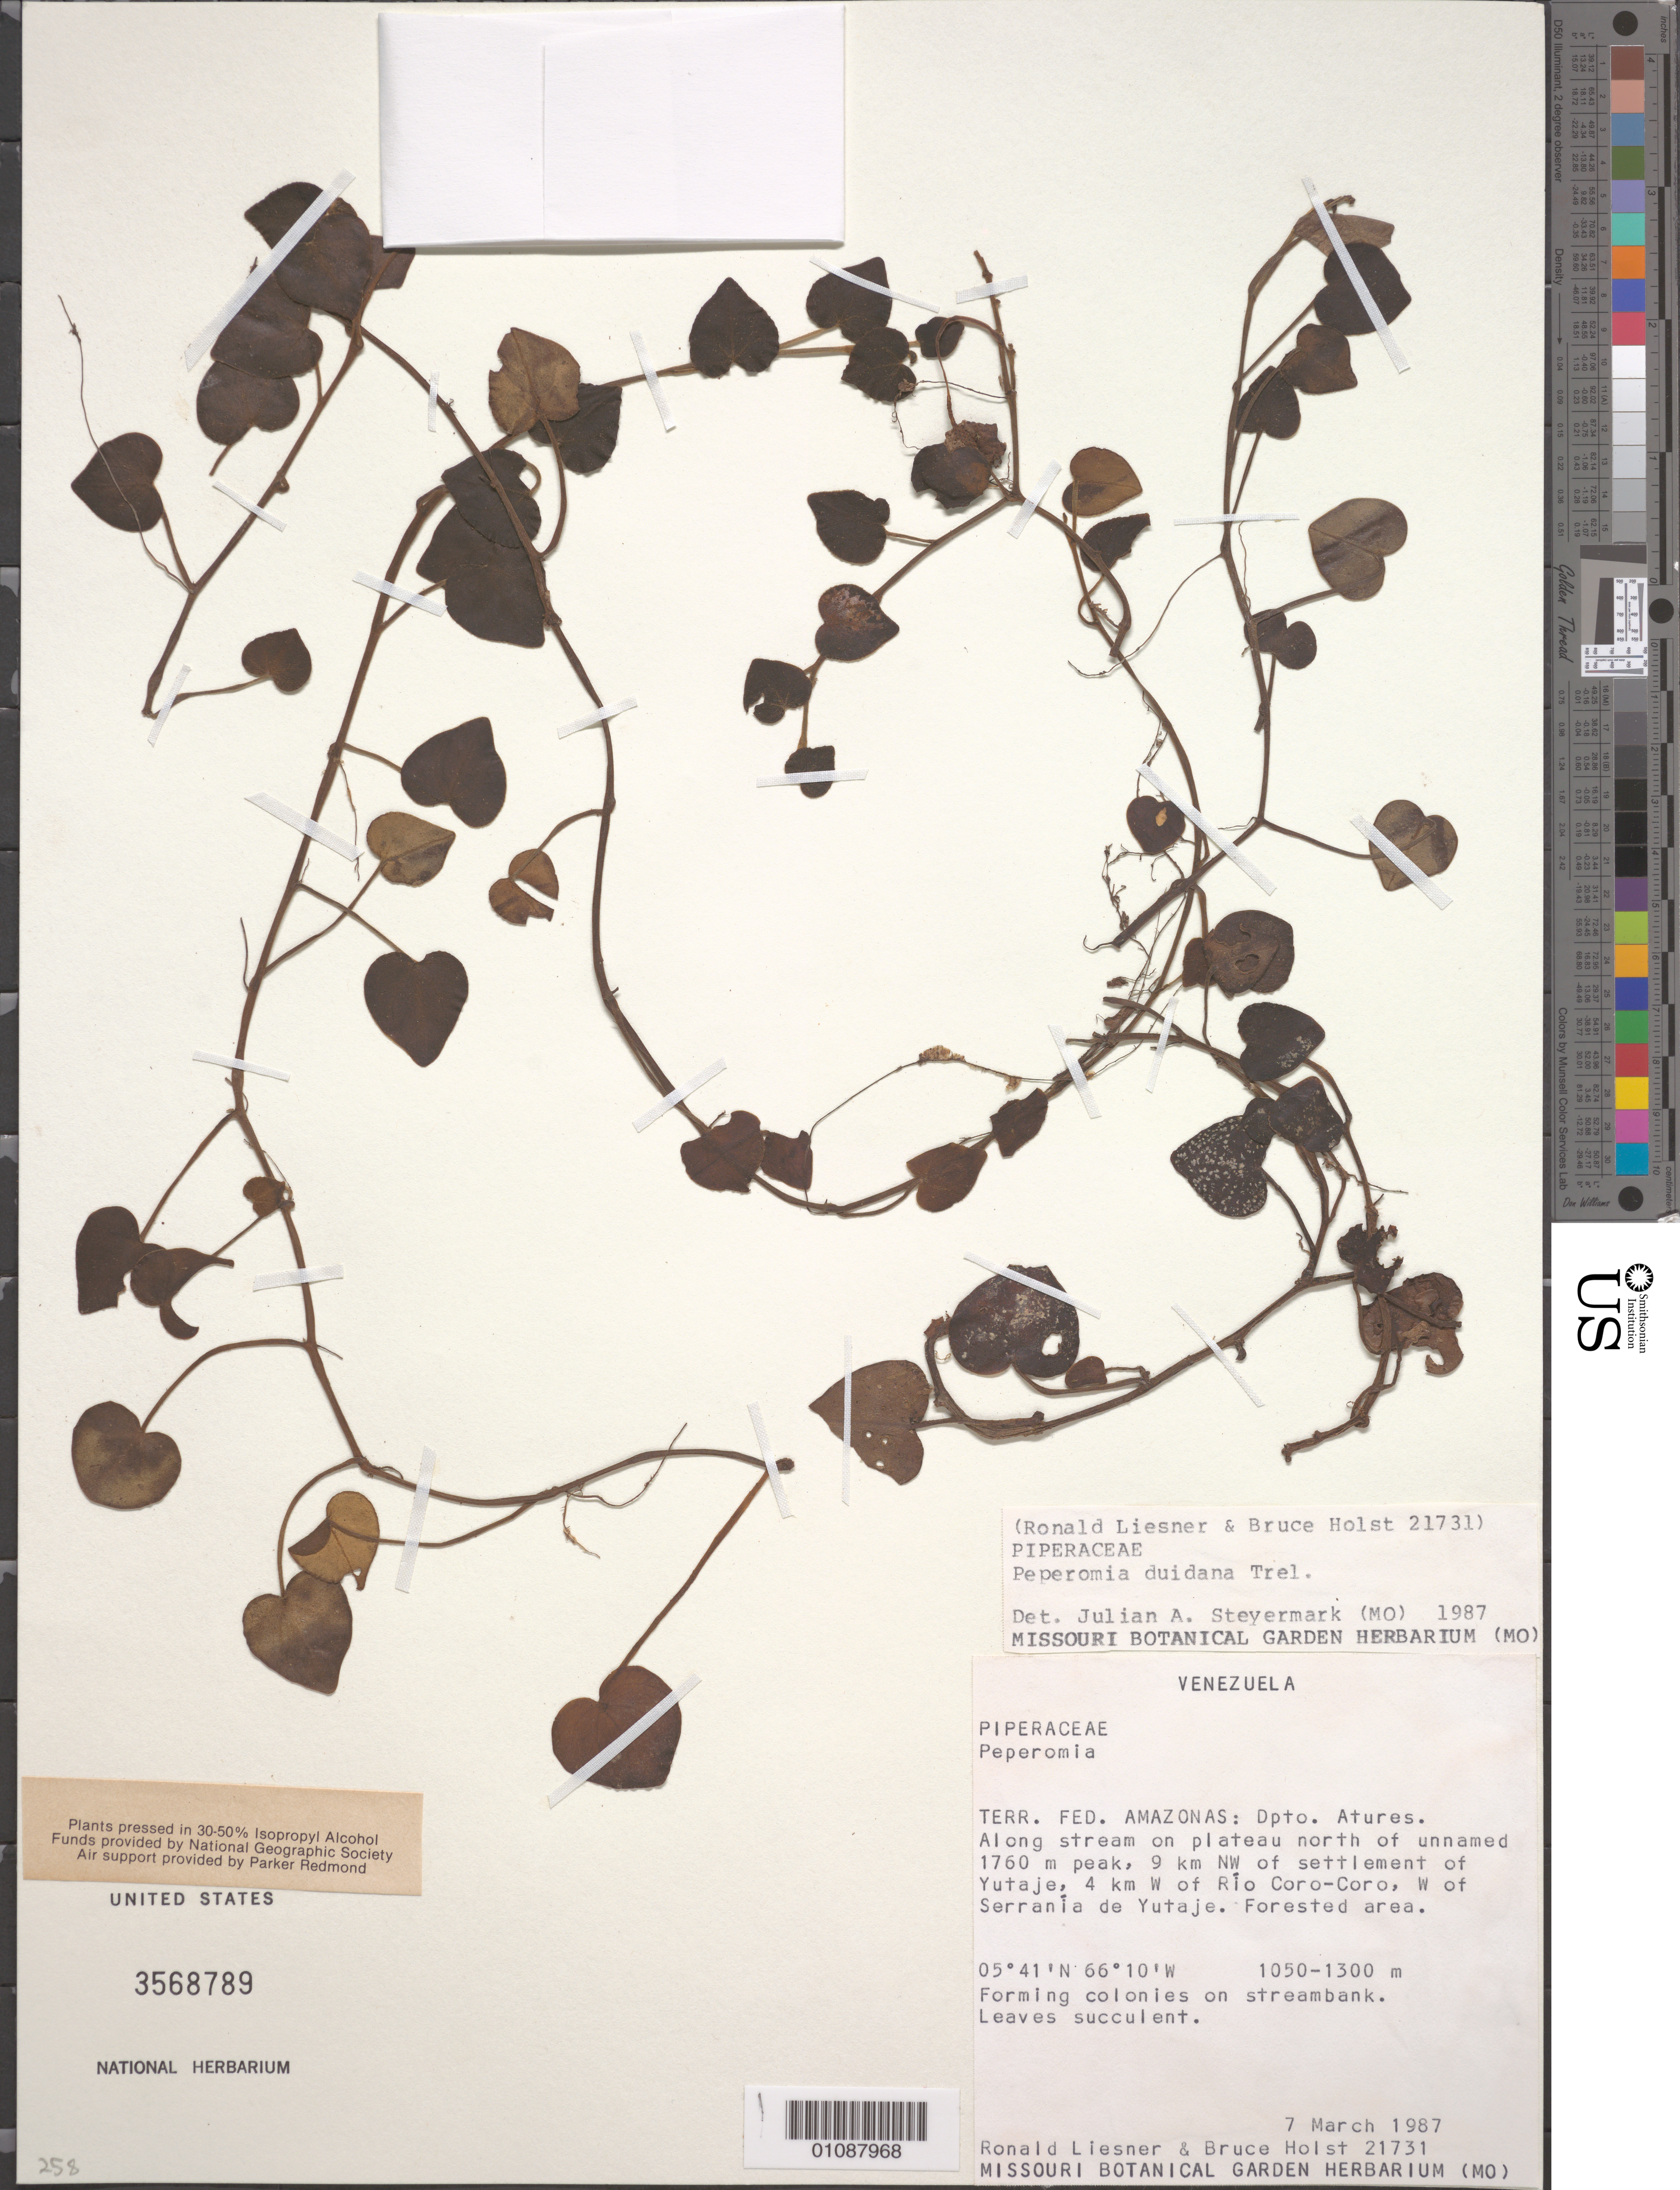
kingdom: Plantae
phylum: Tracheophyta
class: Magnoliopsida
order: Piperales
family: Piperaceae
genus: Peperomia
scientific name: Peperomia reptans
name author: (Trel. in Woodson & Schery) C. DC. in Seem.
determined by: Jiménez, José Estaban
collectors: R. L. Liesner & B. Holst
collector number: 21731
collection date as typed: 7-Mar-87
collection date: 1987-03-07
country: Venezuela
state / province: Amazonas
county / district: Atures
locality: Yutajé settlement, 9 km NW of; 4 km W of Río Coro-Coro, W of Serrania de Yutajé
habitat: Forested area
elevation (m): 1050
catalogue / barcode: US 3568789